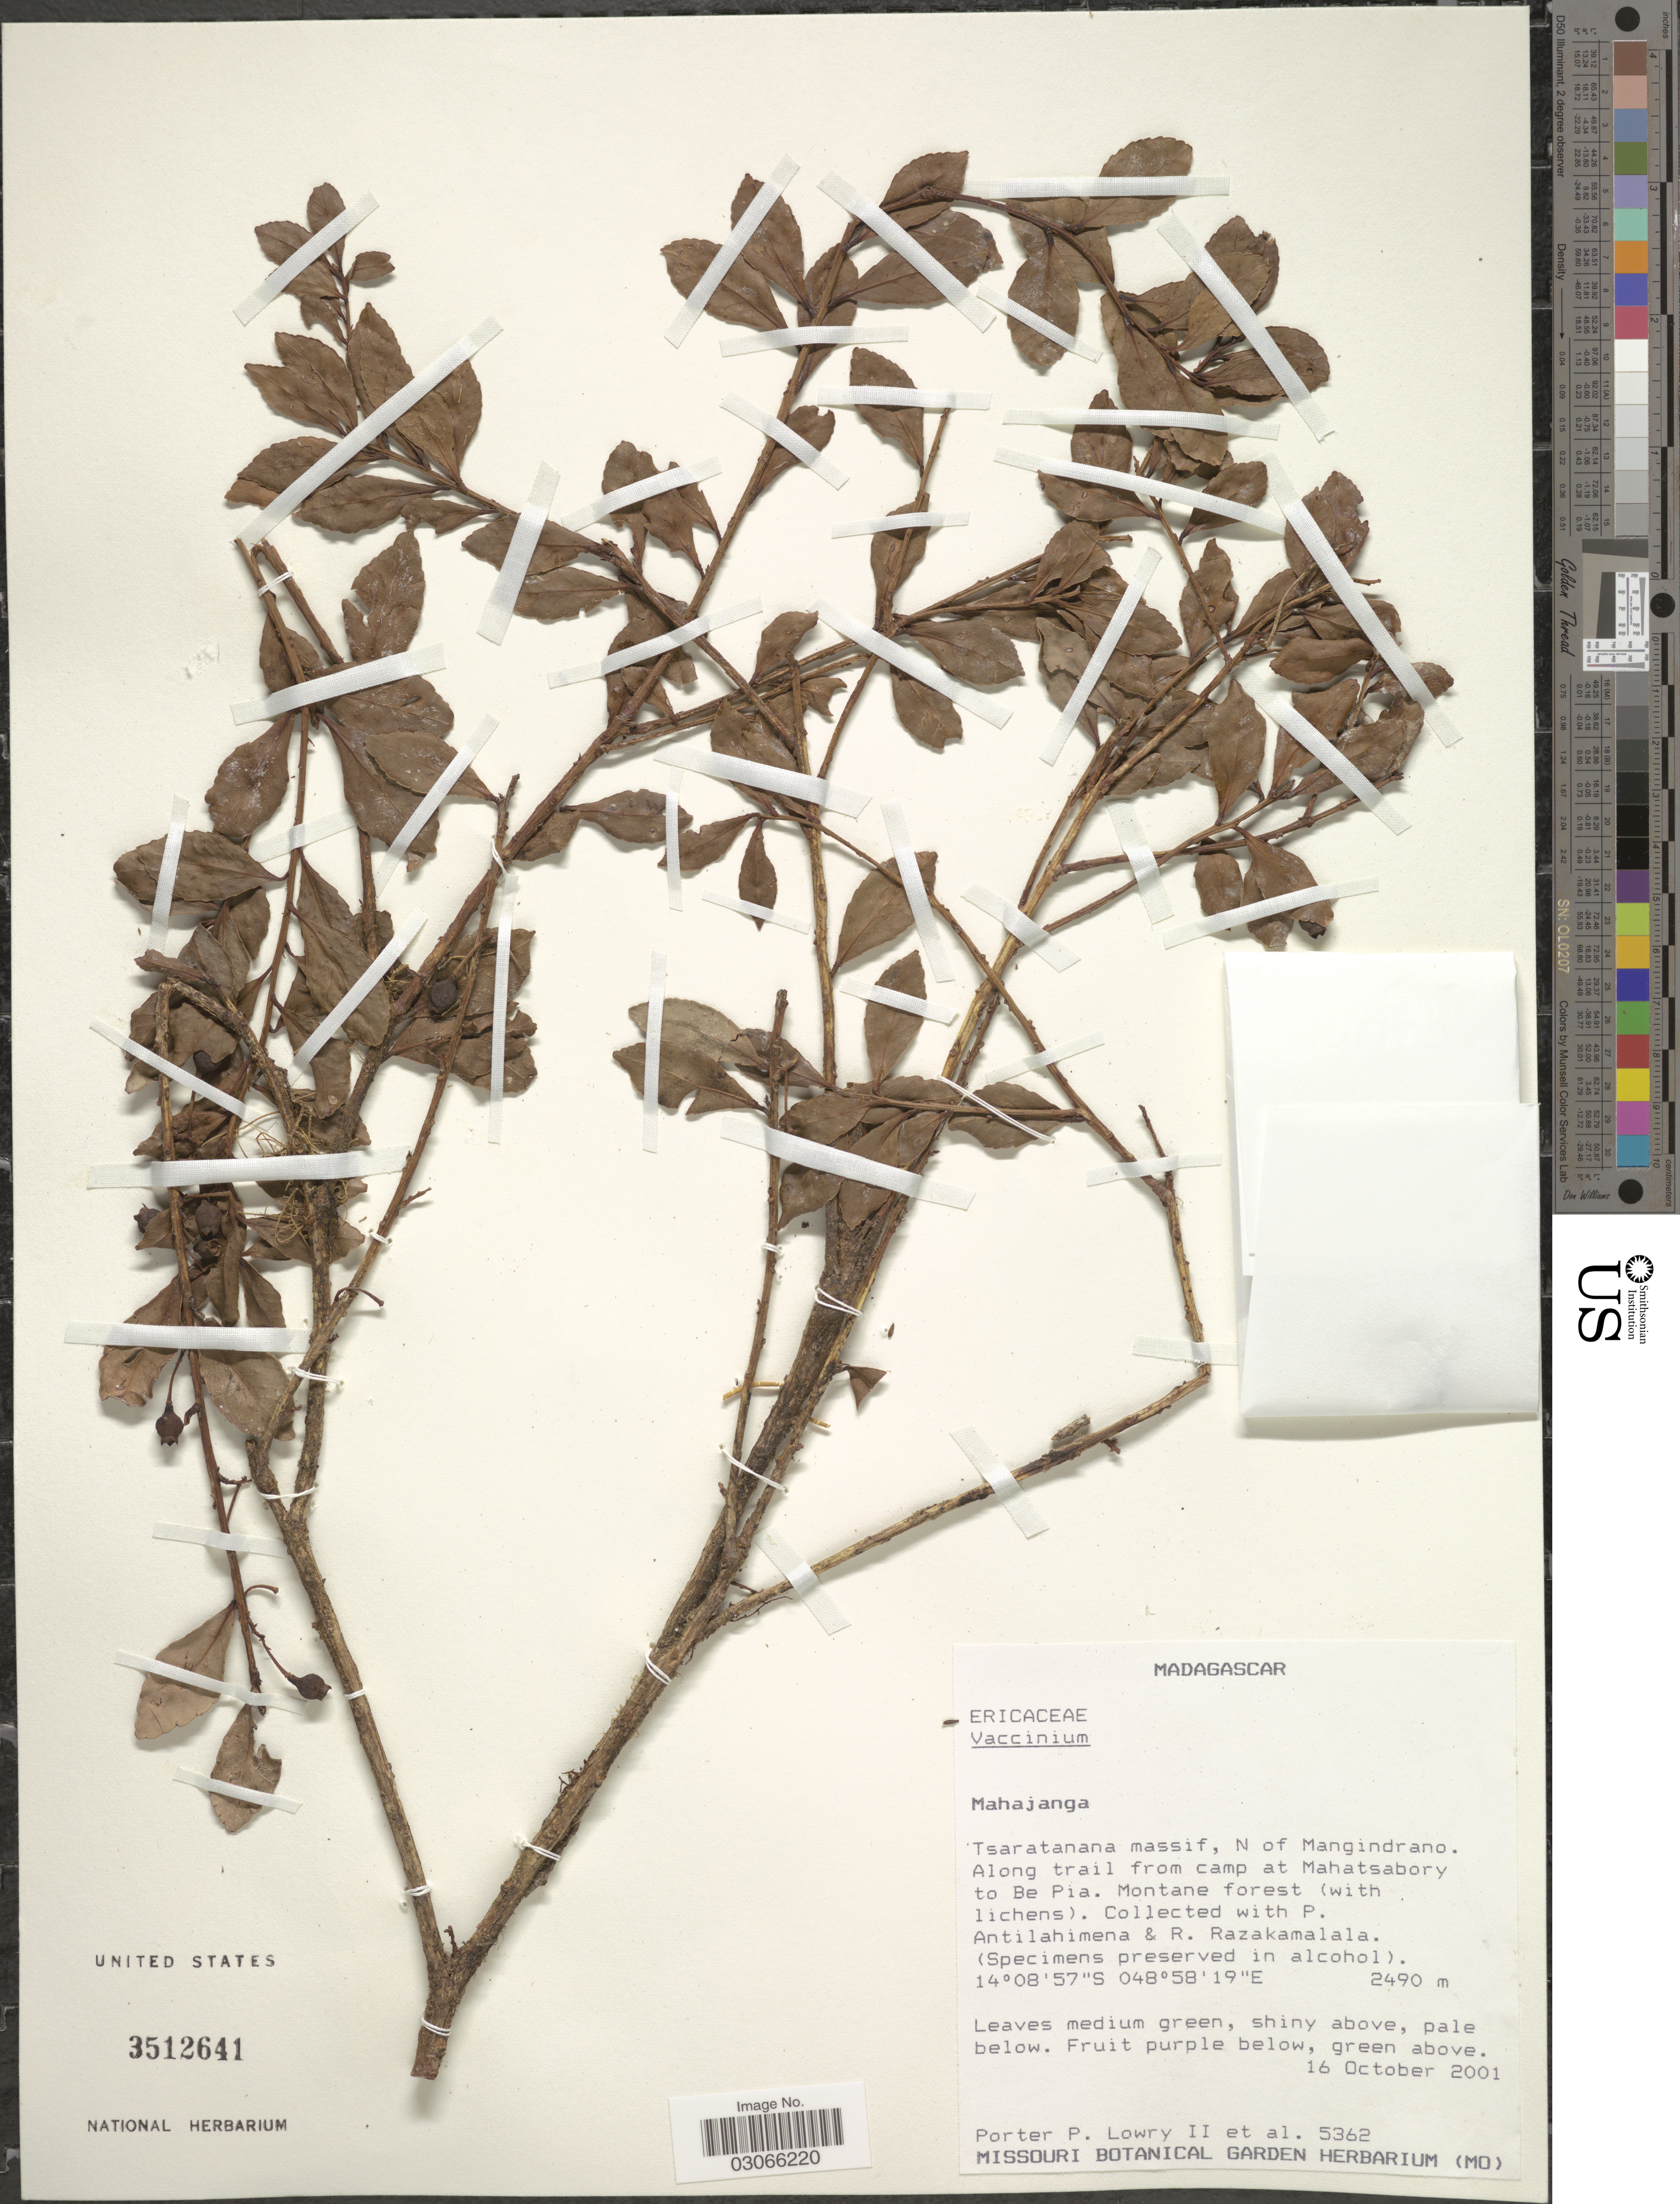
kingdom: Plantae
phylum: Tracheophyta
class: Magnoliopsida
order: Ericales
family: Ericaceae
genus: Vaccinium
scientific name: Vaccinium sp.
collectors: P. P. Lowry, P. Antilahimena & R. Razakamalala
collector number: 5362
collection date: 2001-10-16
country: Madagascar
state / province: Diana / Sofia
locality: Tsaratanana massif , N of Mangindrano, Along trail from camp at Mahatsabory to Be Pia.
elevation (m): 2490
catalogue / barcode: US 3512641